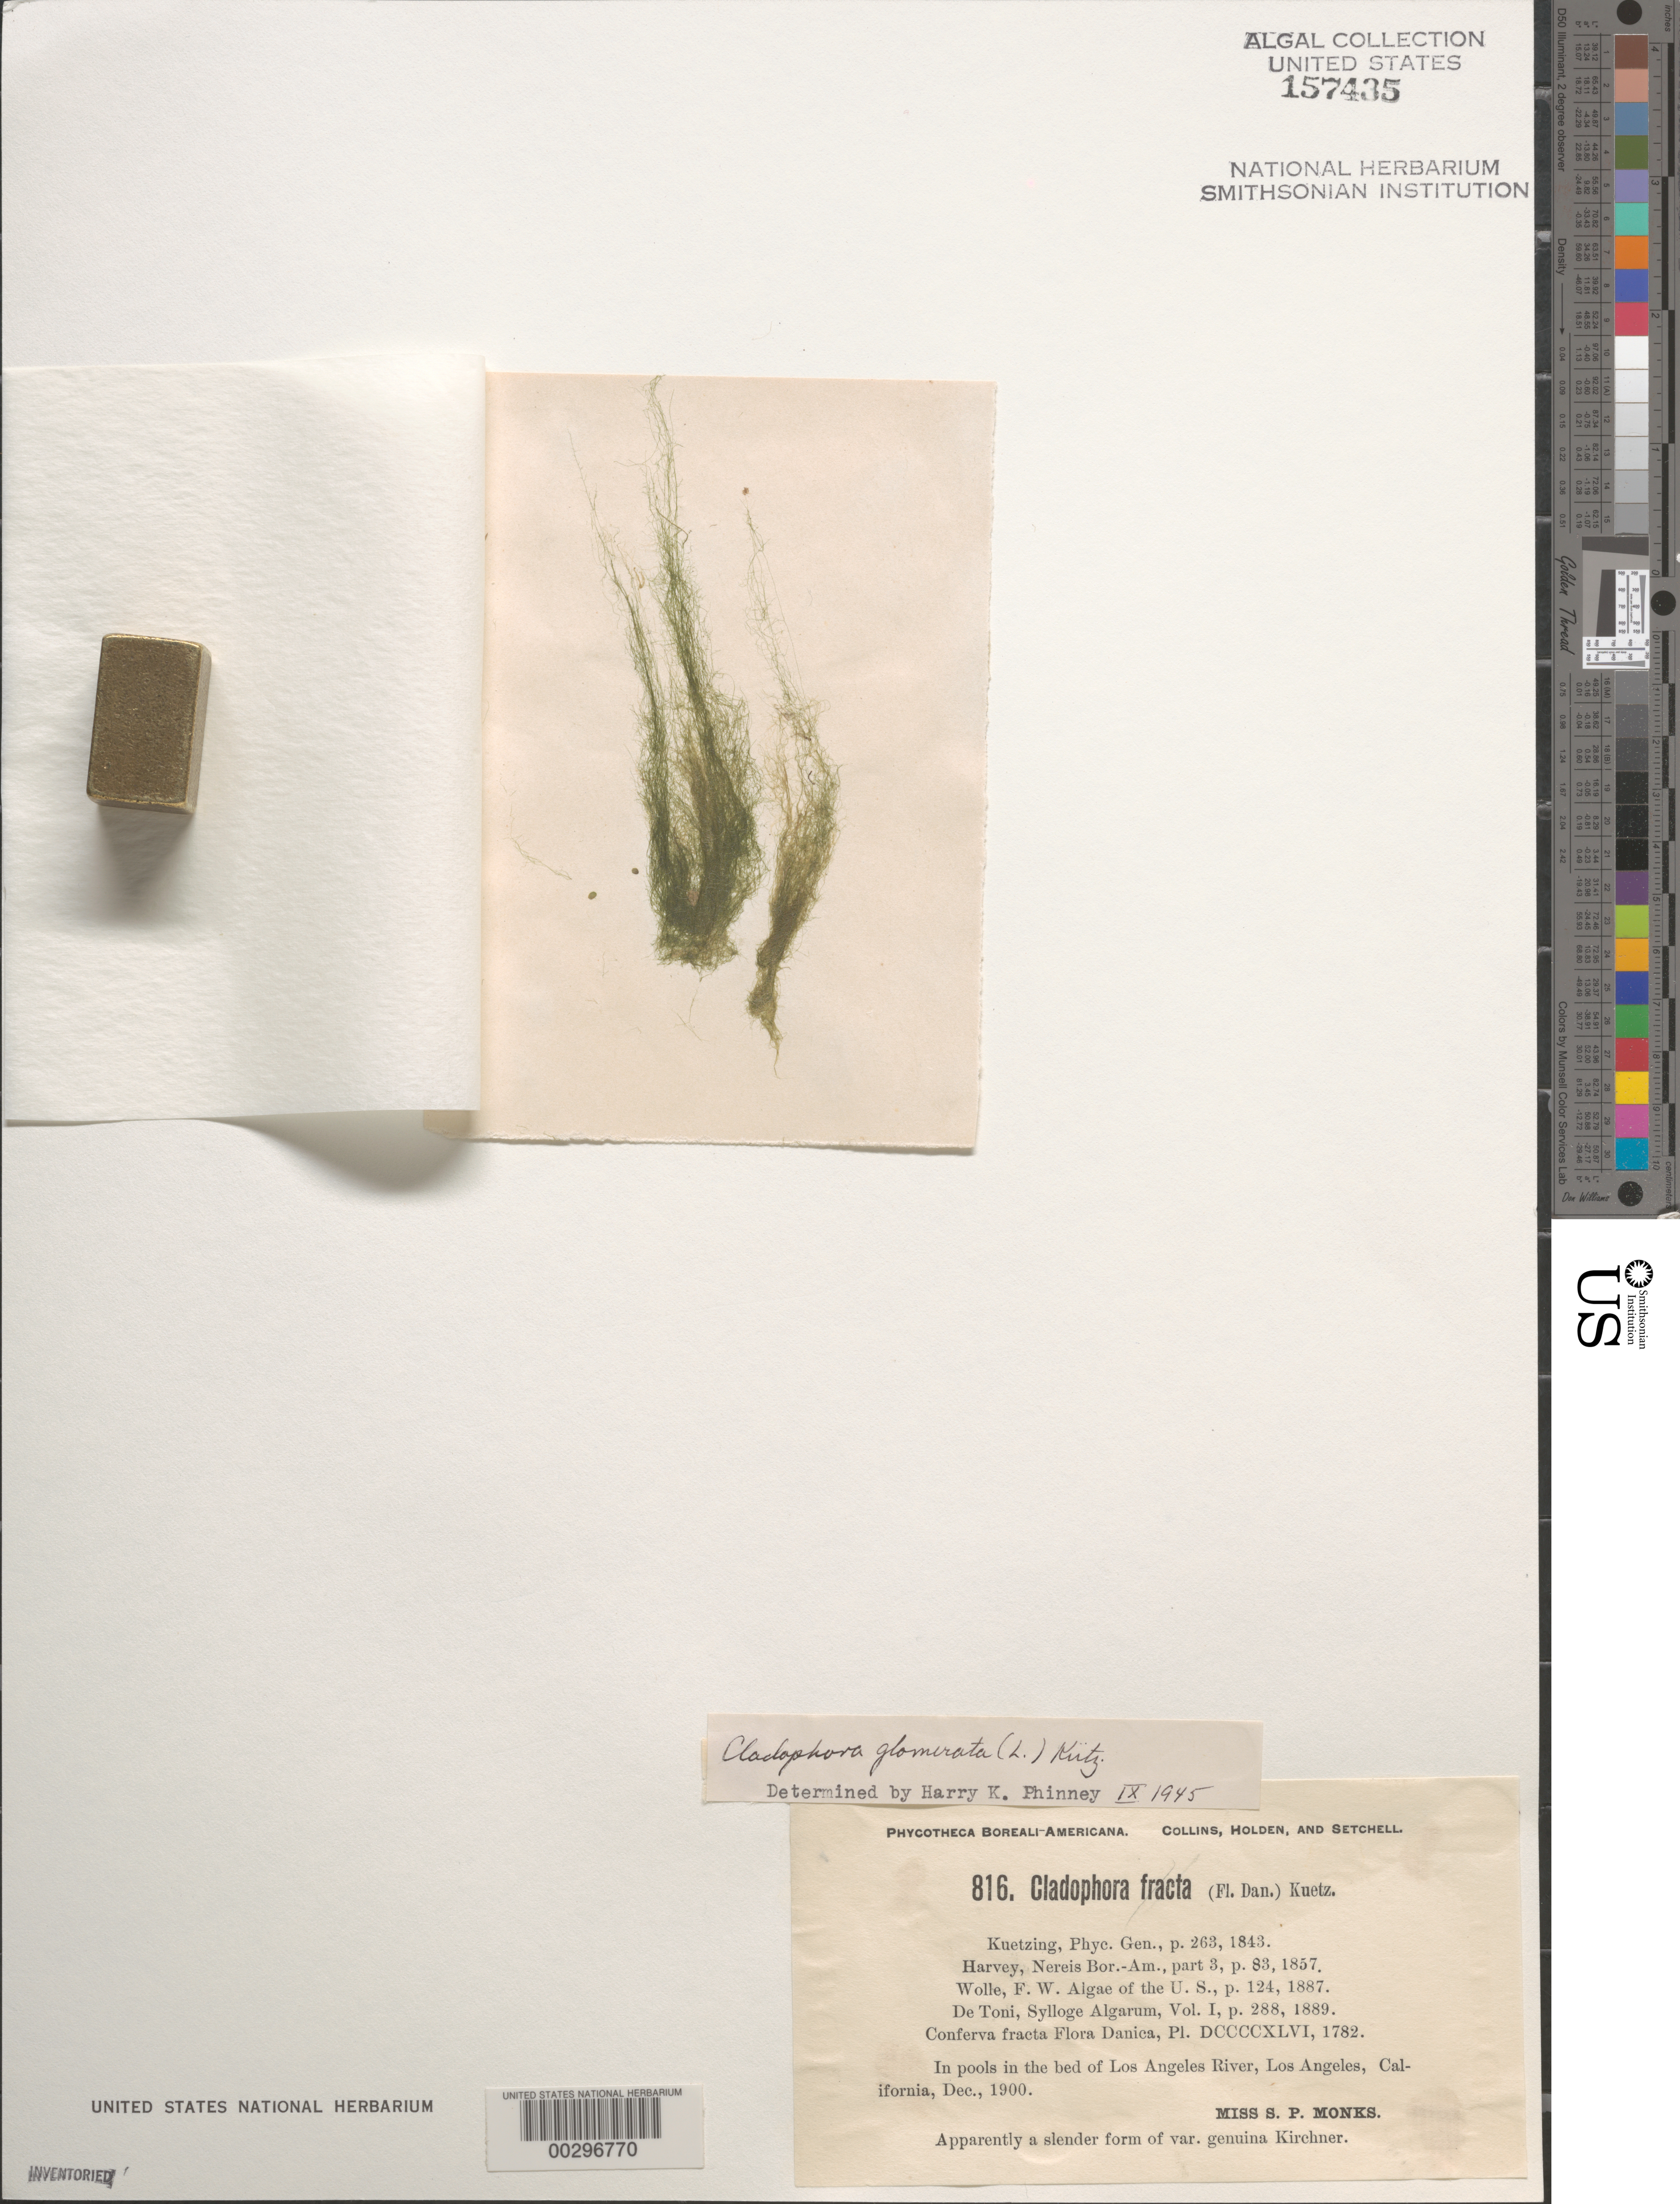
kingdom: Plantae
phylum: Chlorophyta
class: Ulvophyceae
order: Cladophorales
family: Cladophoraceae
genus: Cladophora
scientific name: Cladophora glomerata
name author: (L.) Kütz.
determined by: Phinney, H. K.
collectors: S. Monks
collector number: PB-A 816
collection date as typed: Dec 1900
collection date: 1900-12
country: United States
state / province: California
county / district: Los Angeles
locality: Los Angeles River bed, Los Angeles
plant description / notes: Collins, Holden & Setchell, Phycotheca Boreali-Americana, as Cladophora fracta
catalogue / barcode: US 157435